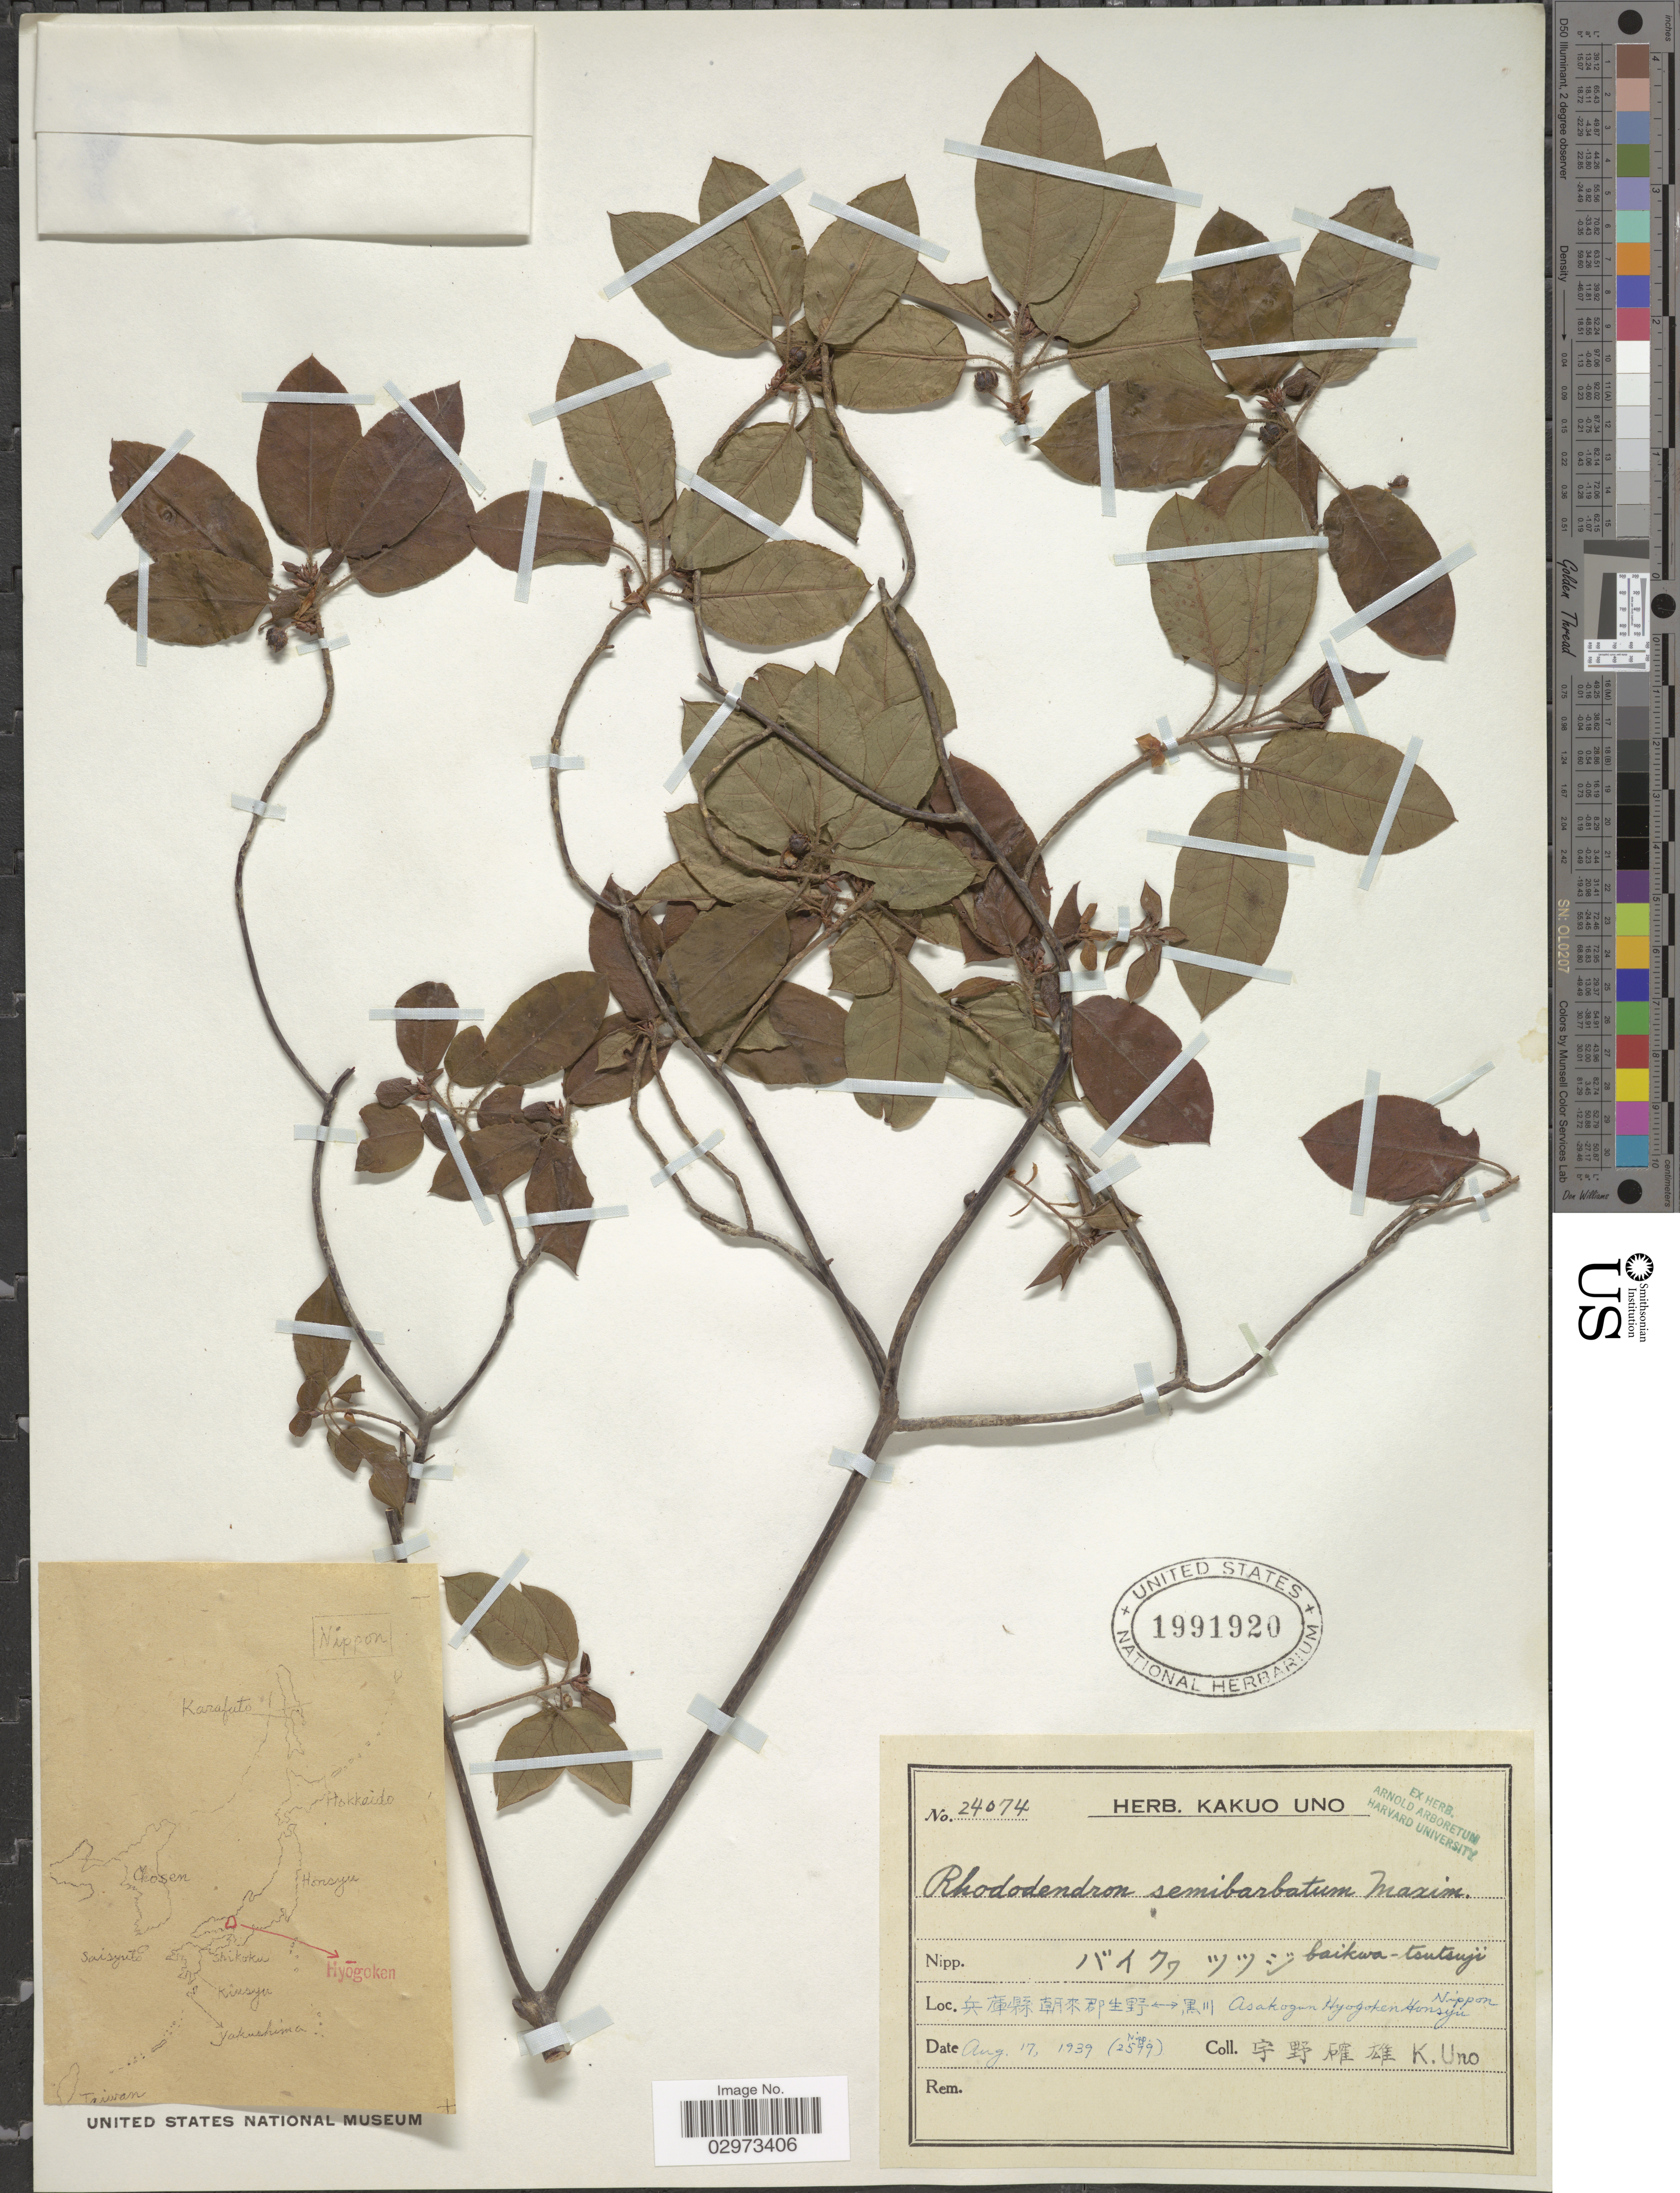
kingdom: Plantae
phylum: Tracheophyta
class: Magnoliopsida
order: Ericales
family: Ericaceae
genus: Rhododendron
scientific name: Rhododendron semibarbatum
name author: Maxim.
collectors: K. Uno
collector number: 24074?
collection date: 1939-08-17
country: Japan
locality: Asakogun Hyogoken Honsyu Nippon.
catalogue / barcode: US 1991920